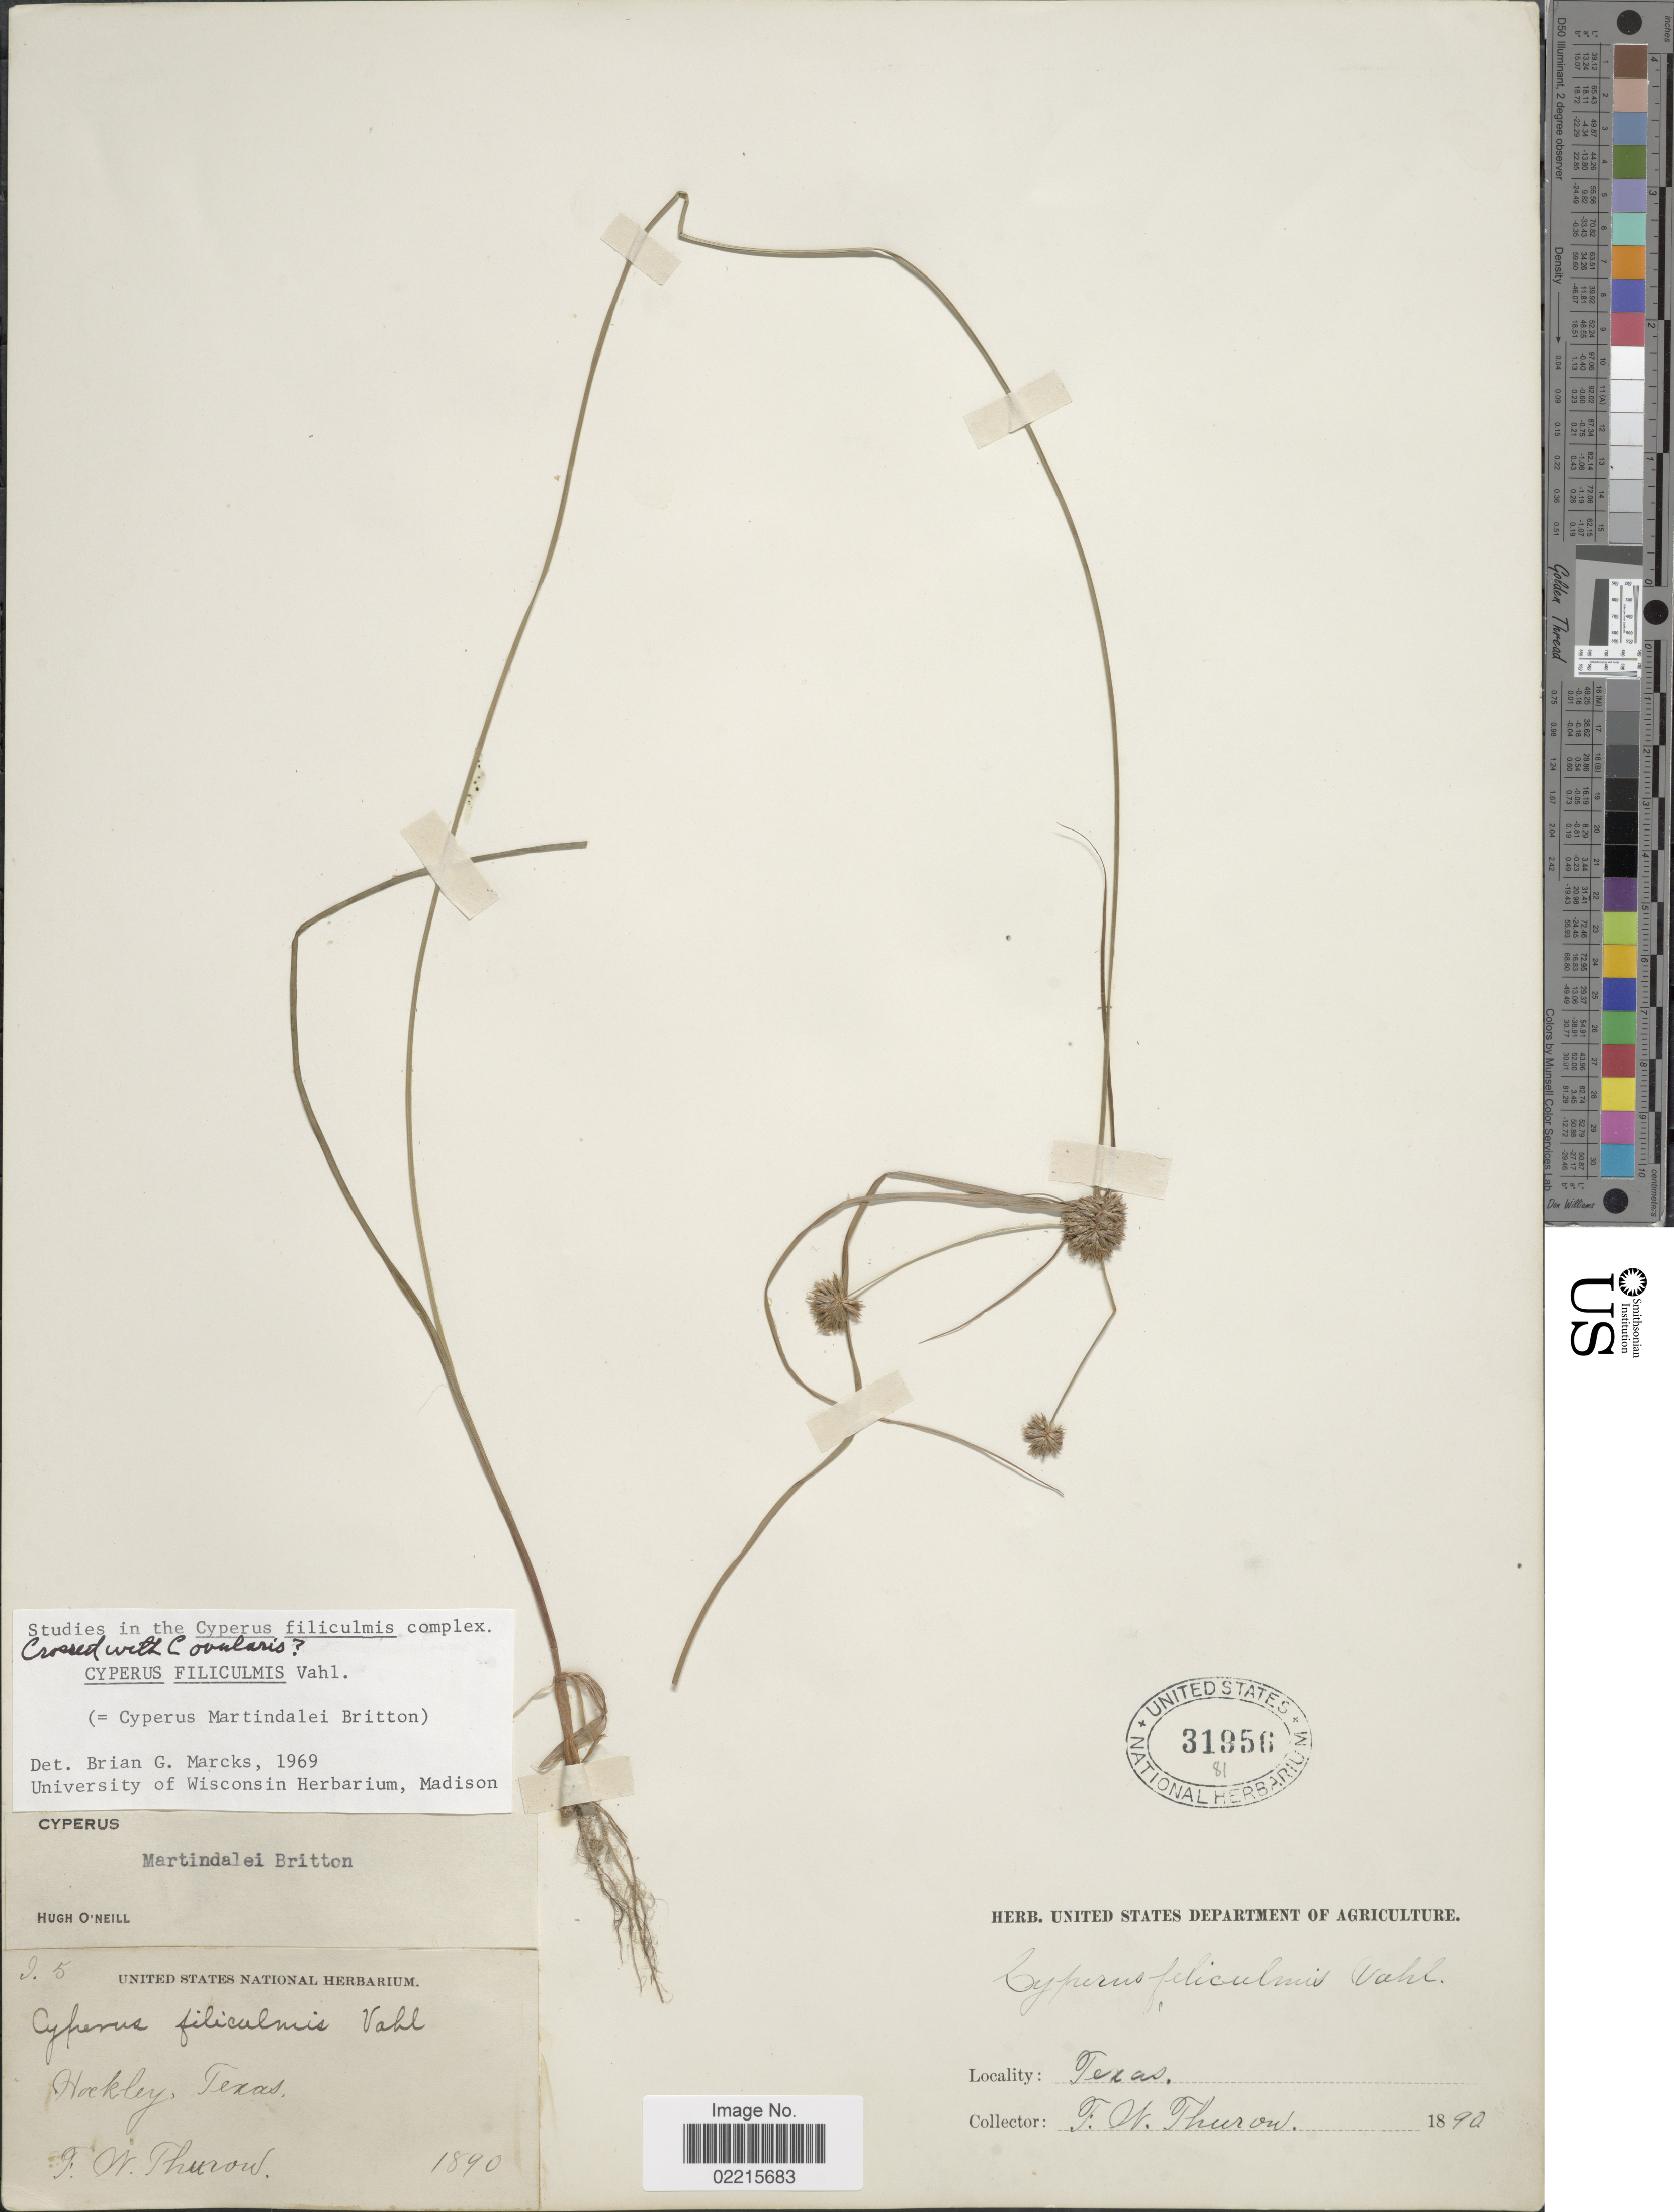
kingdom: Plantae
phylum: Tracheophyta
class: Liliopsida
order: Poales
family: Cyperaceae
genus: Cyperus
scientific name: Cyperus filiculmis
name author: Vahl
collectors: F. W. Thurow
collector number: I-5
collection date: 1890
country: United States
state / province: Texas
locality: Hockley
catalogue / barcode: US 31956